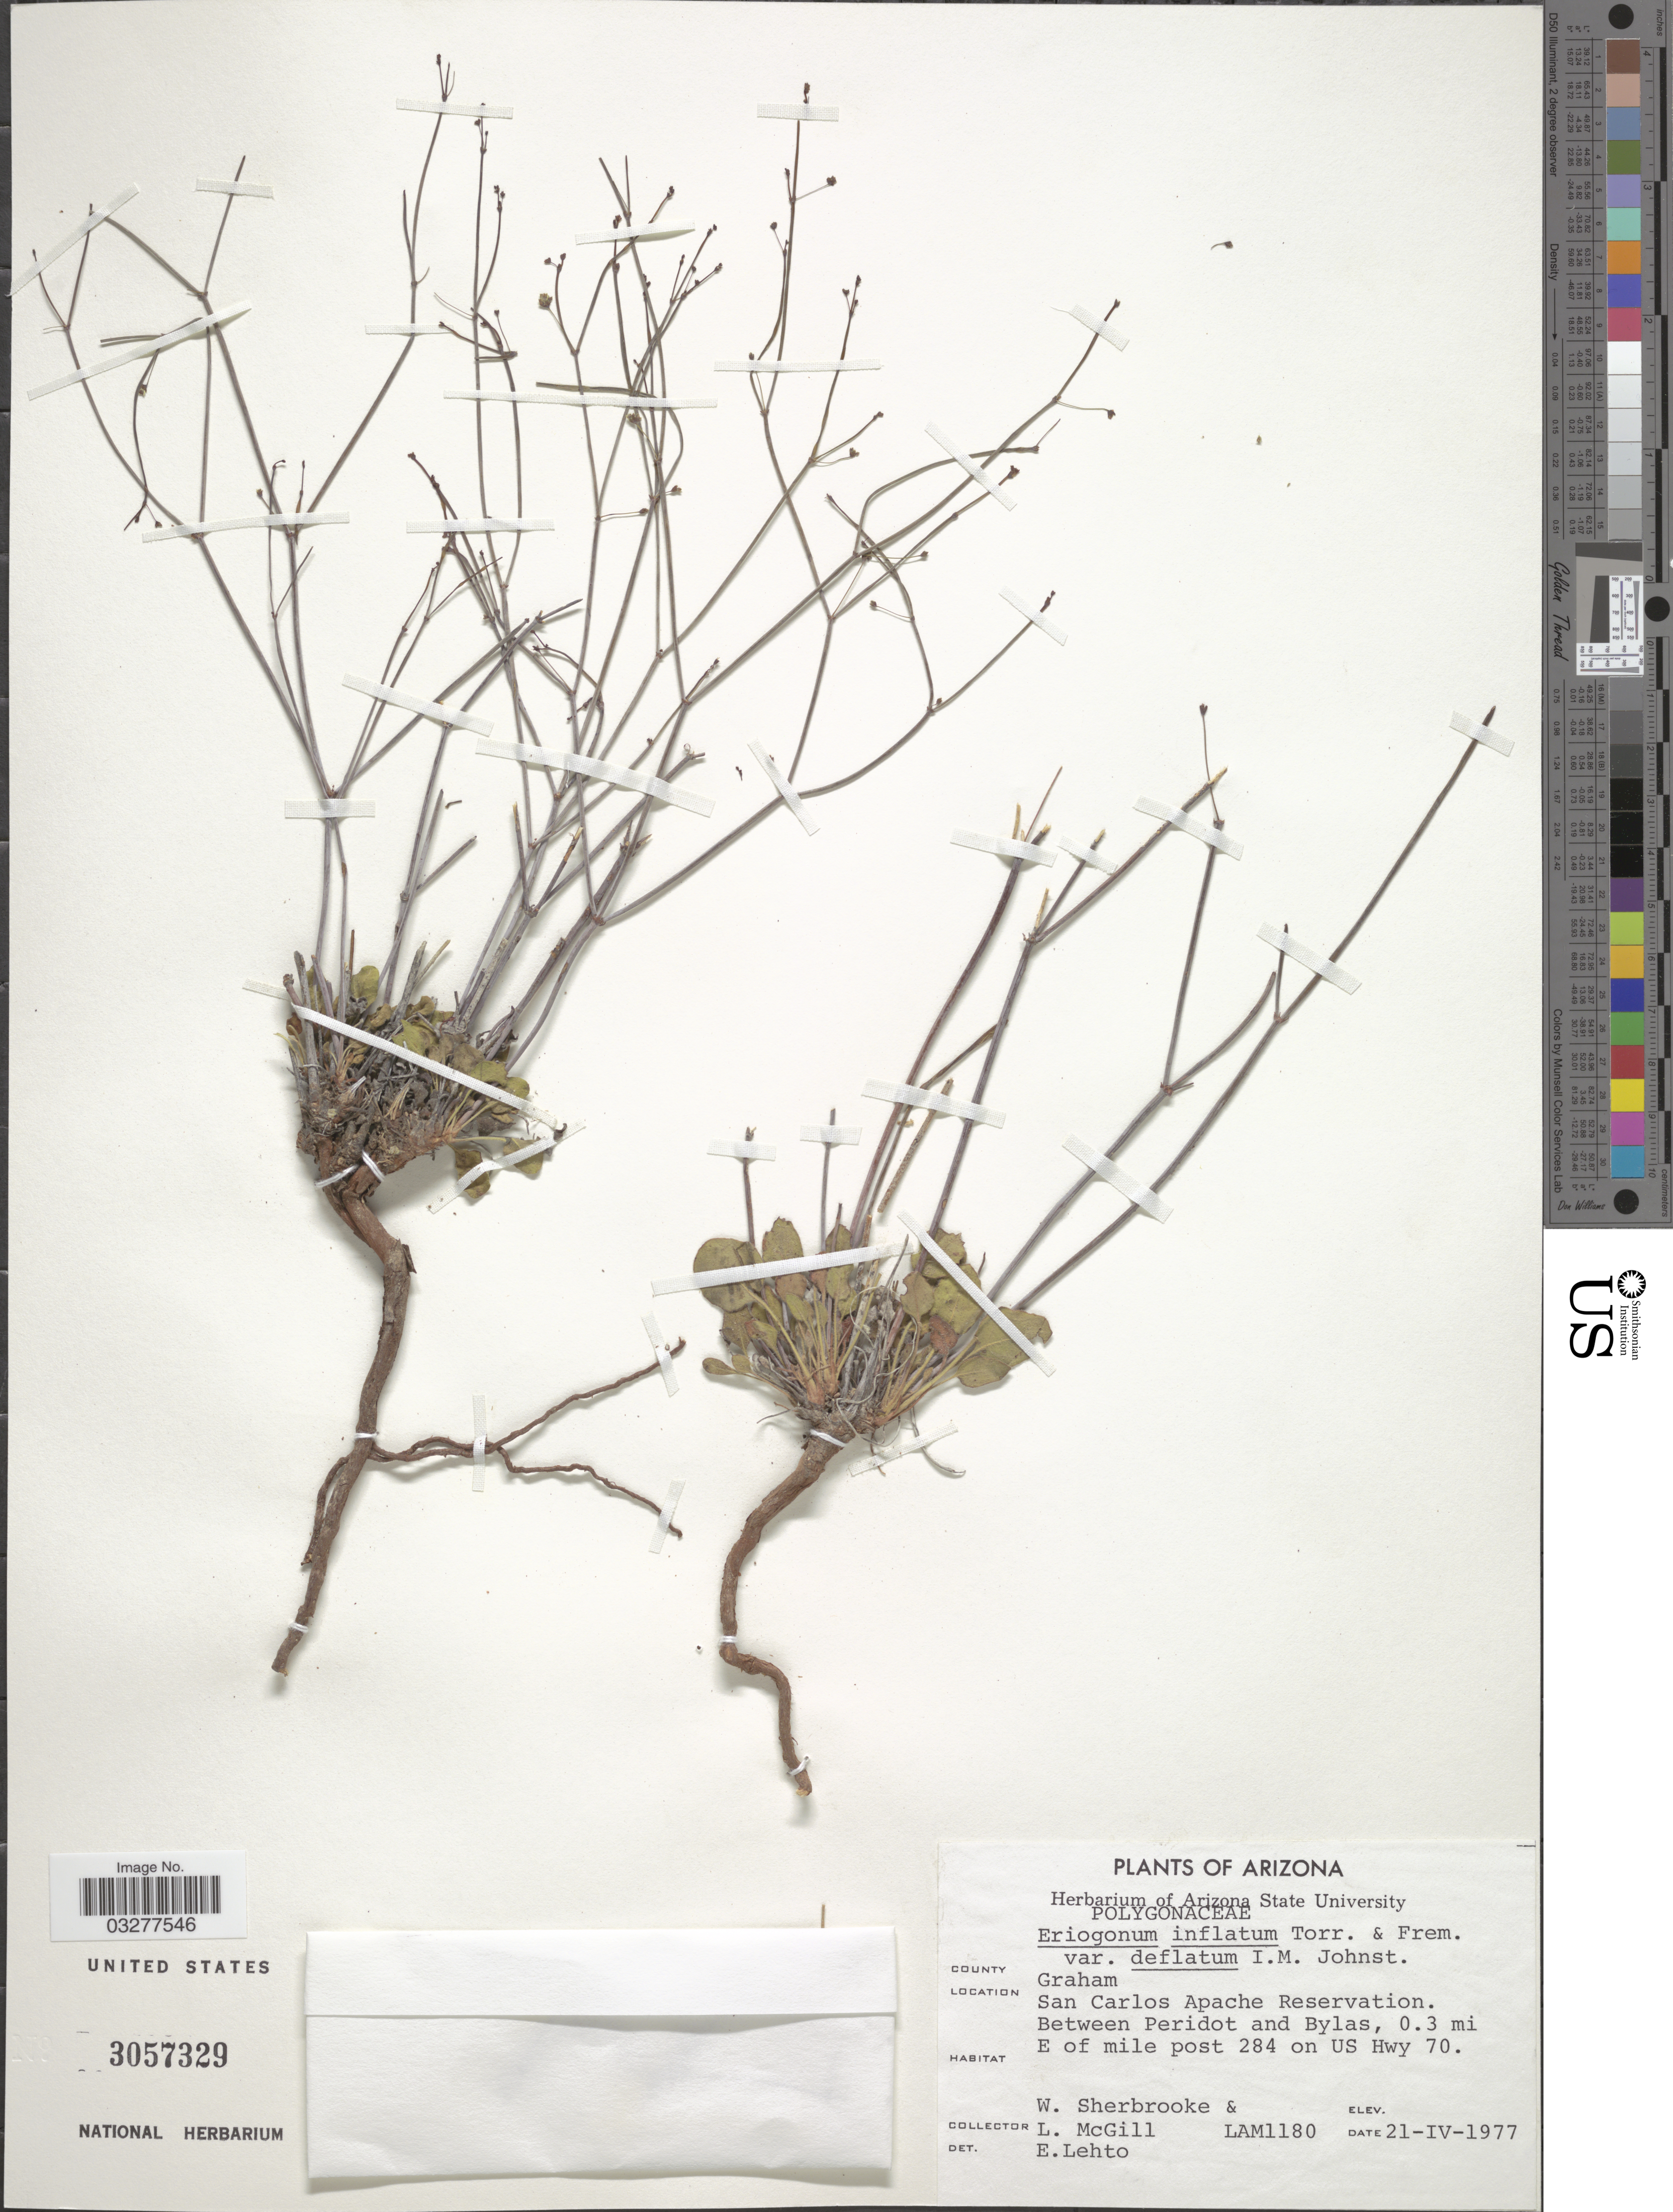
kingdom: Plantae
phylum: Tracheophyta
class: Magnoliopsida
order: Caryophyllales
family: Polygonaceae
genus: Eriogonum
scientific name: Eriogonum inflatum var. deflatum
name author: I.M. Johnst.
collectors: W. Sherbrooke & L. McGill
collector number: LAM1180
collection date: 1977-04-21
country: United States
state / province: Arizona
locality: County Graham, San Carlos Apache Reservation. Between Peridot and Bylas, 0.3 mi E of mile post 284 on US Hwy 70.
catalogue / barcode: US 3057329